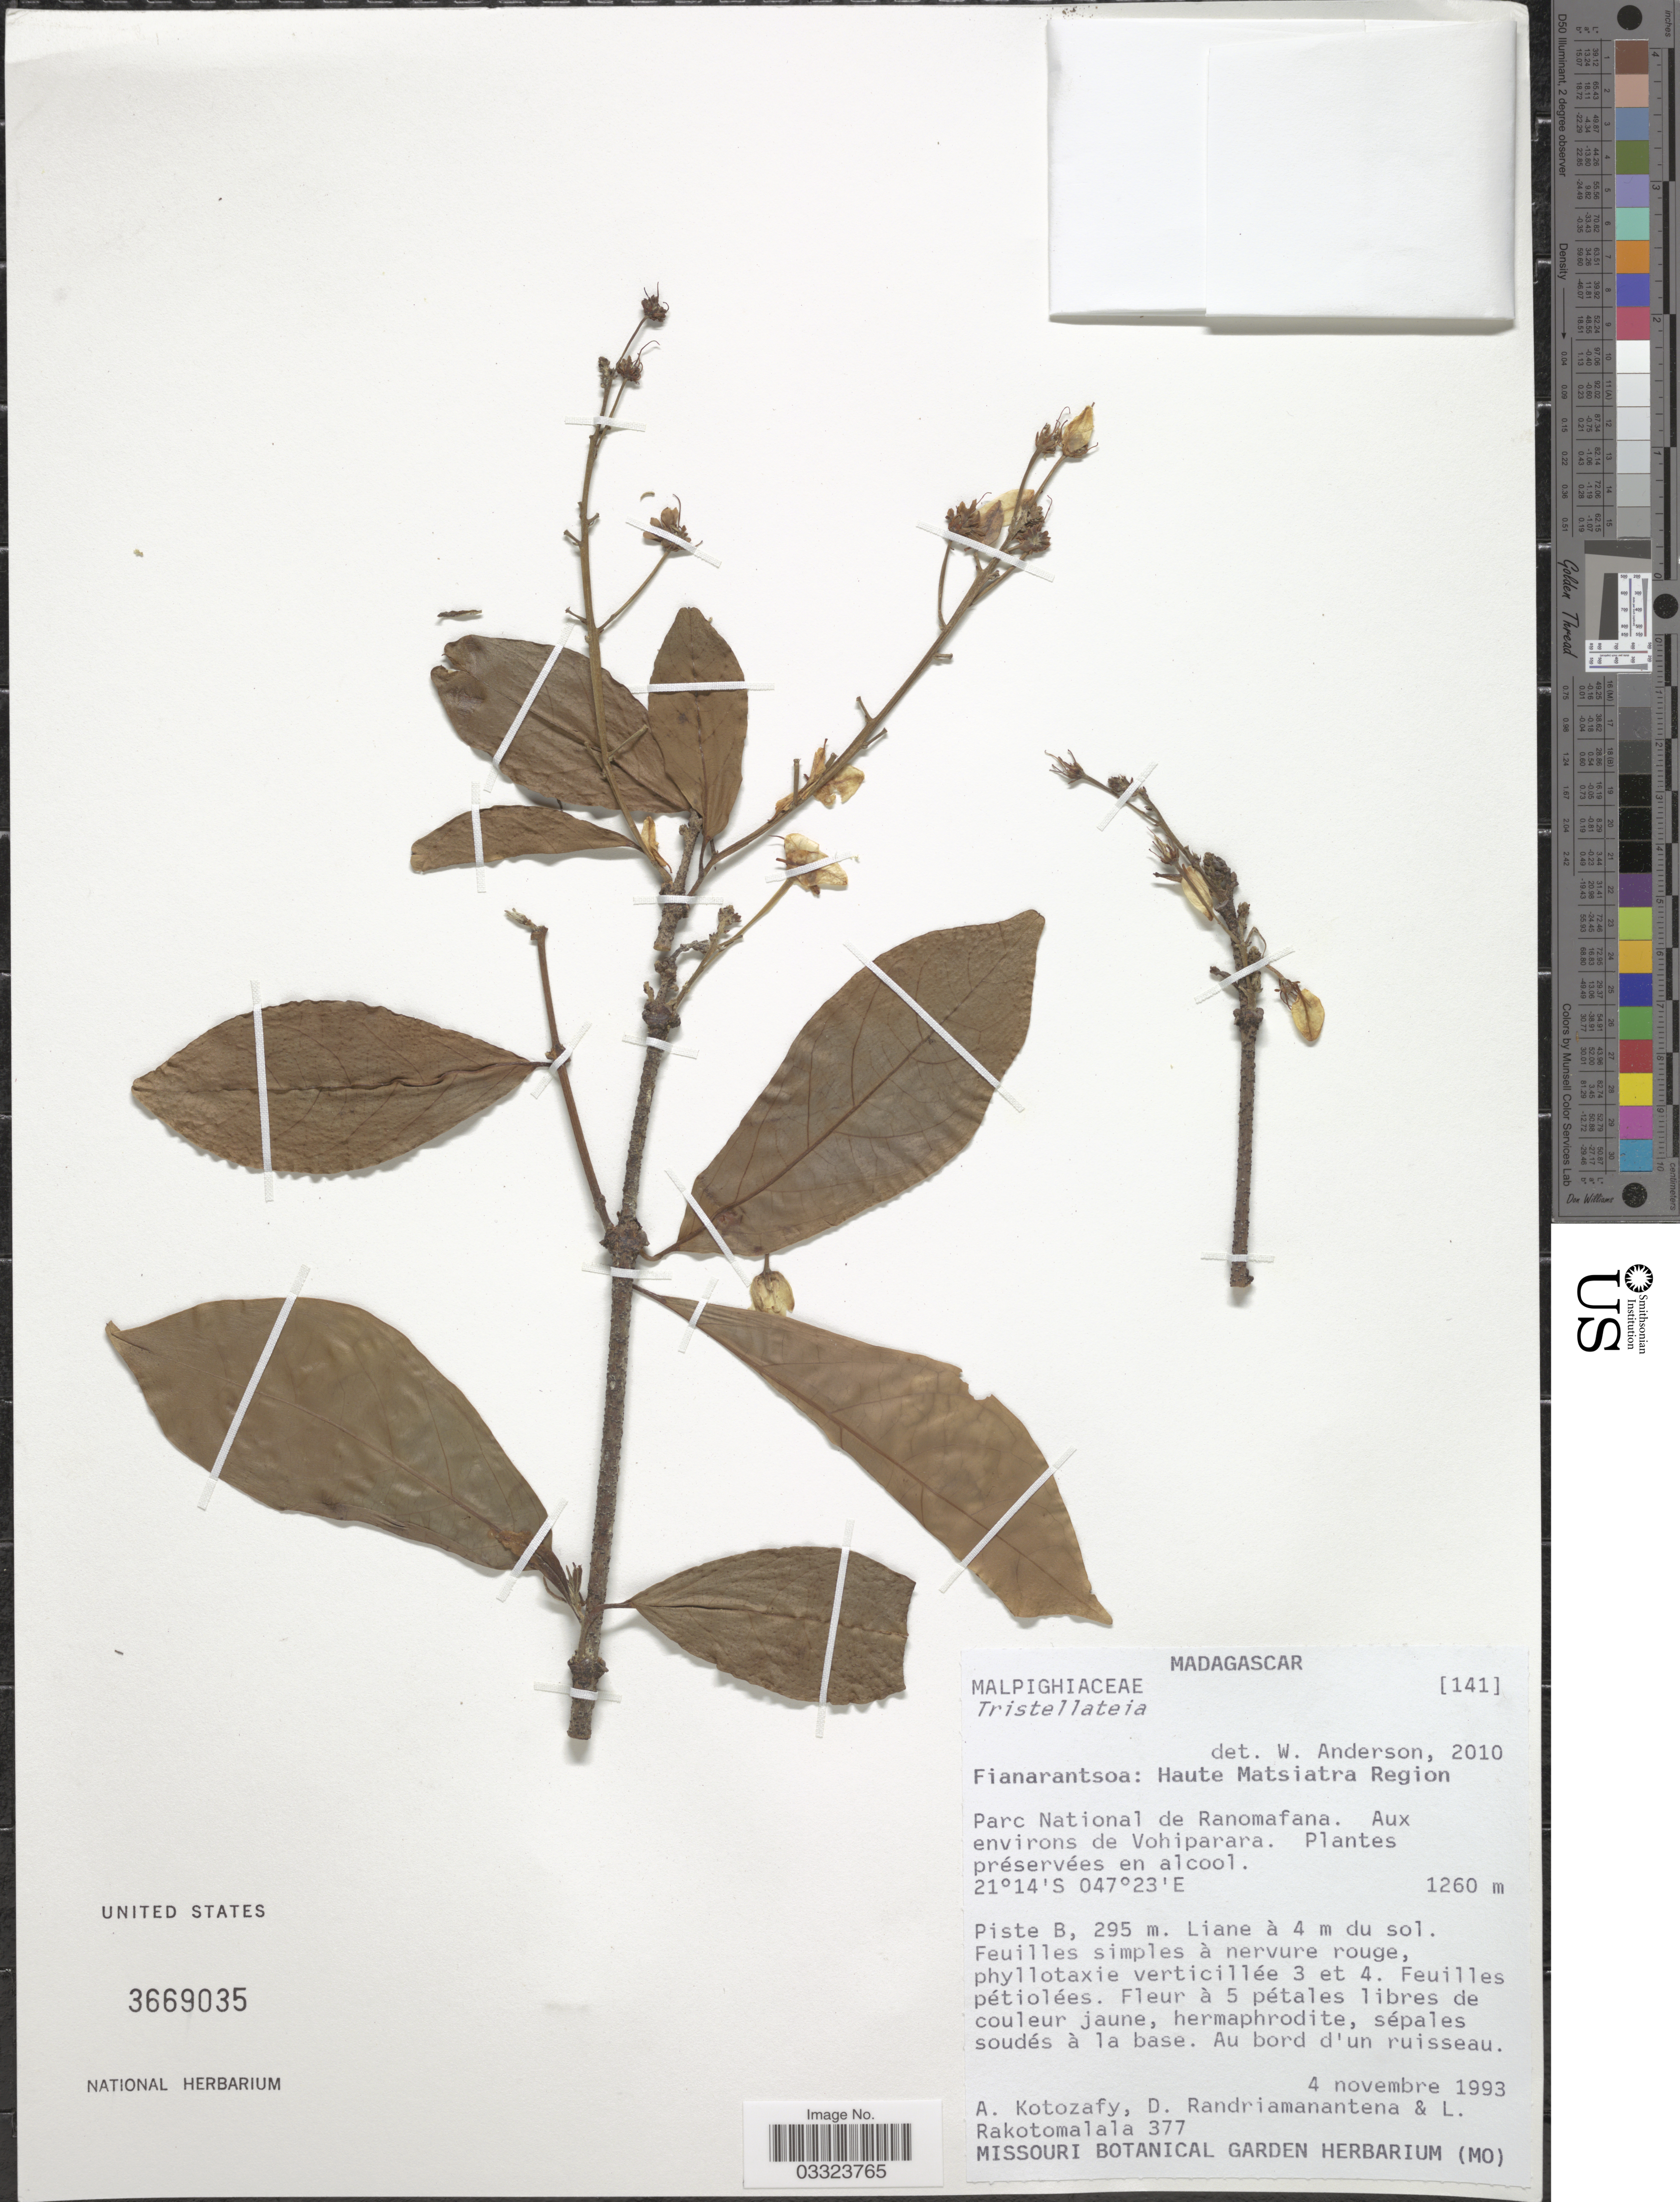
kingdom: Plantae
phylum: Tracheophyta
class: Magnoliopsida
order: Malpighiales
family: Malpighiaceae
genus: Tristellateia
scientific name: Tristellateia sp.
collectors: A. Kotozafy, D. Randriamanantena & L. Rakotomalala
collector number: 377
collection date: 1993-11-04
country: Madagascar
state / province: Haute Matsiatra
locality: Haute Matsiatra Region. Parc National de Ranomafana. Aux environs de Vohiparara.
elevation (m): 1260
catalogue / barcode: US 3669035